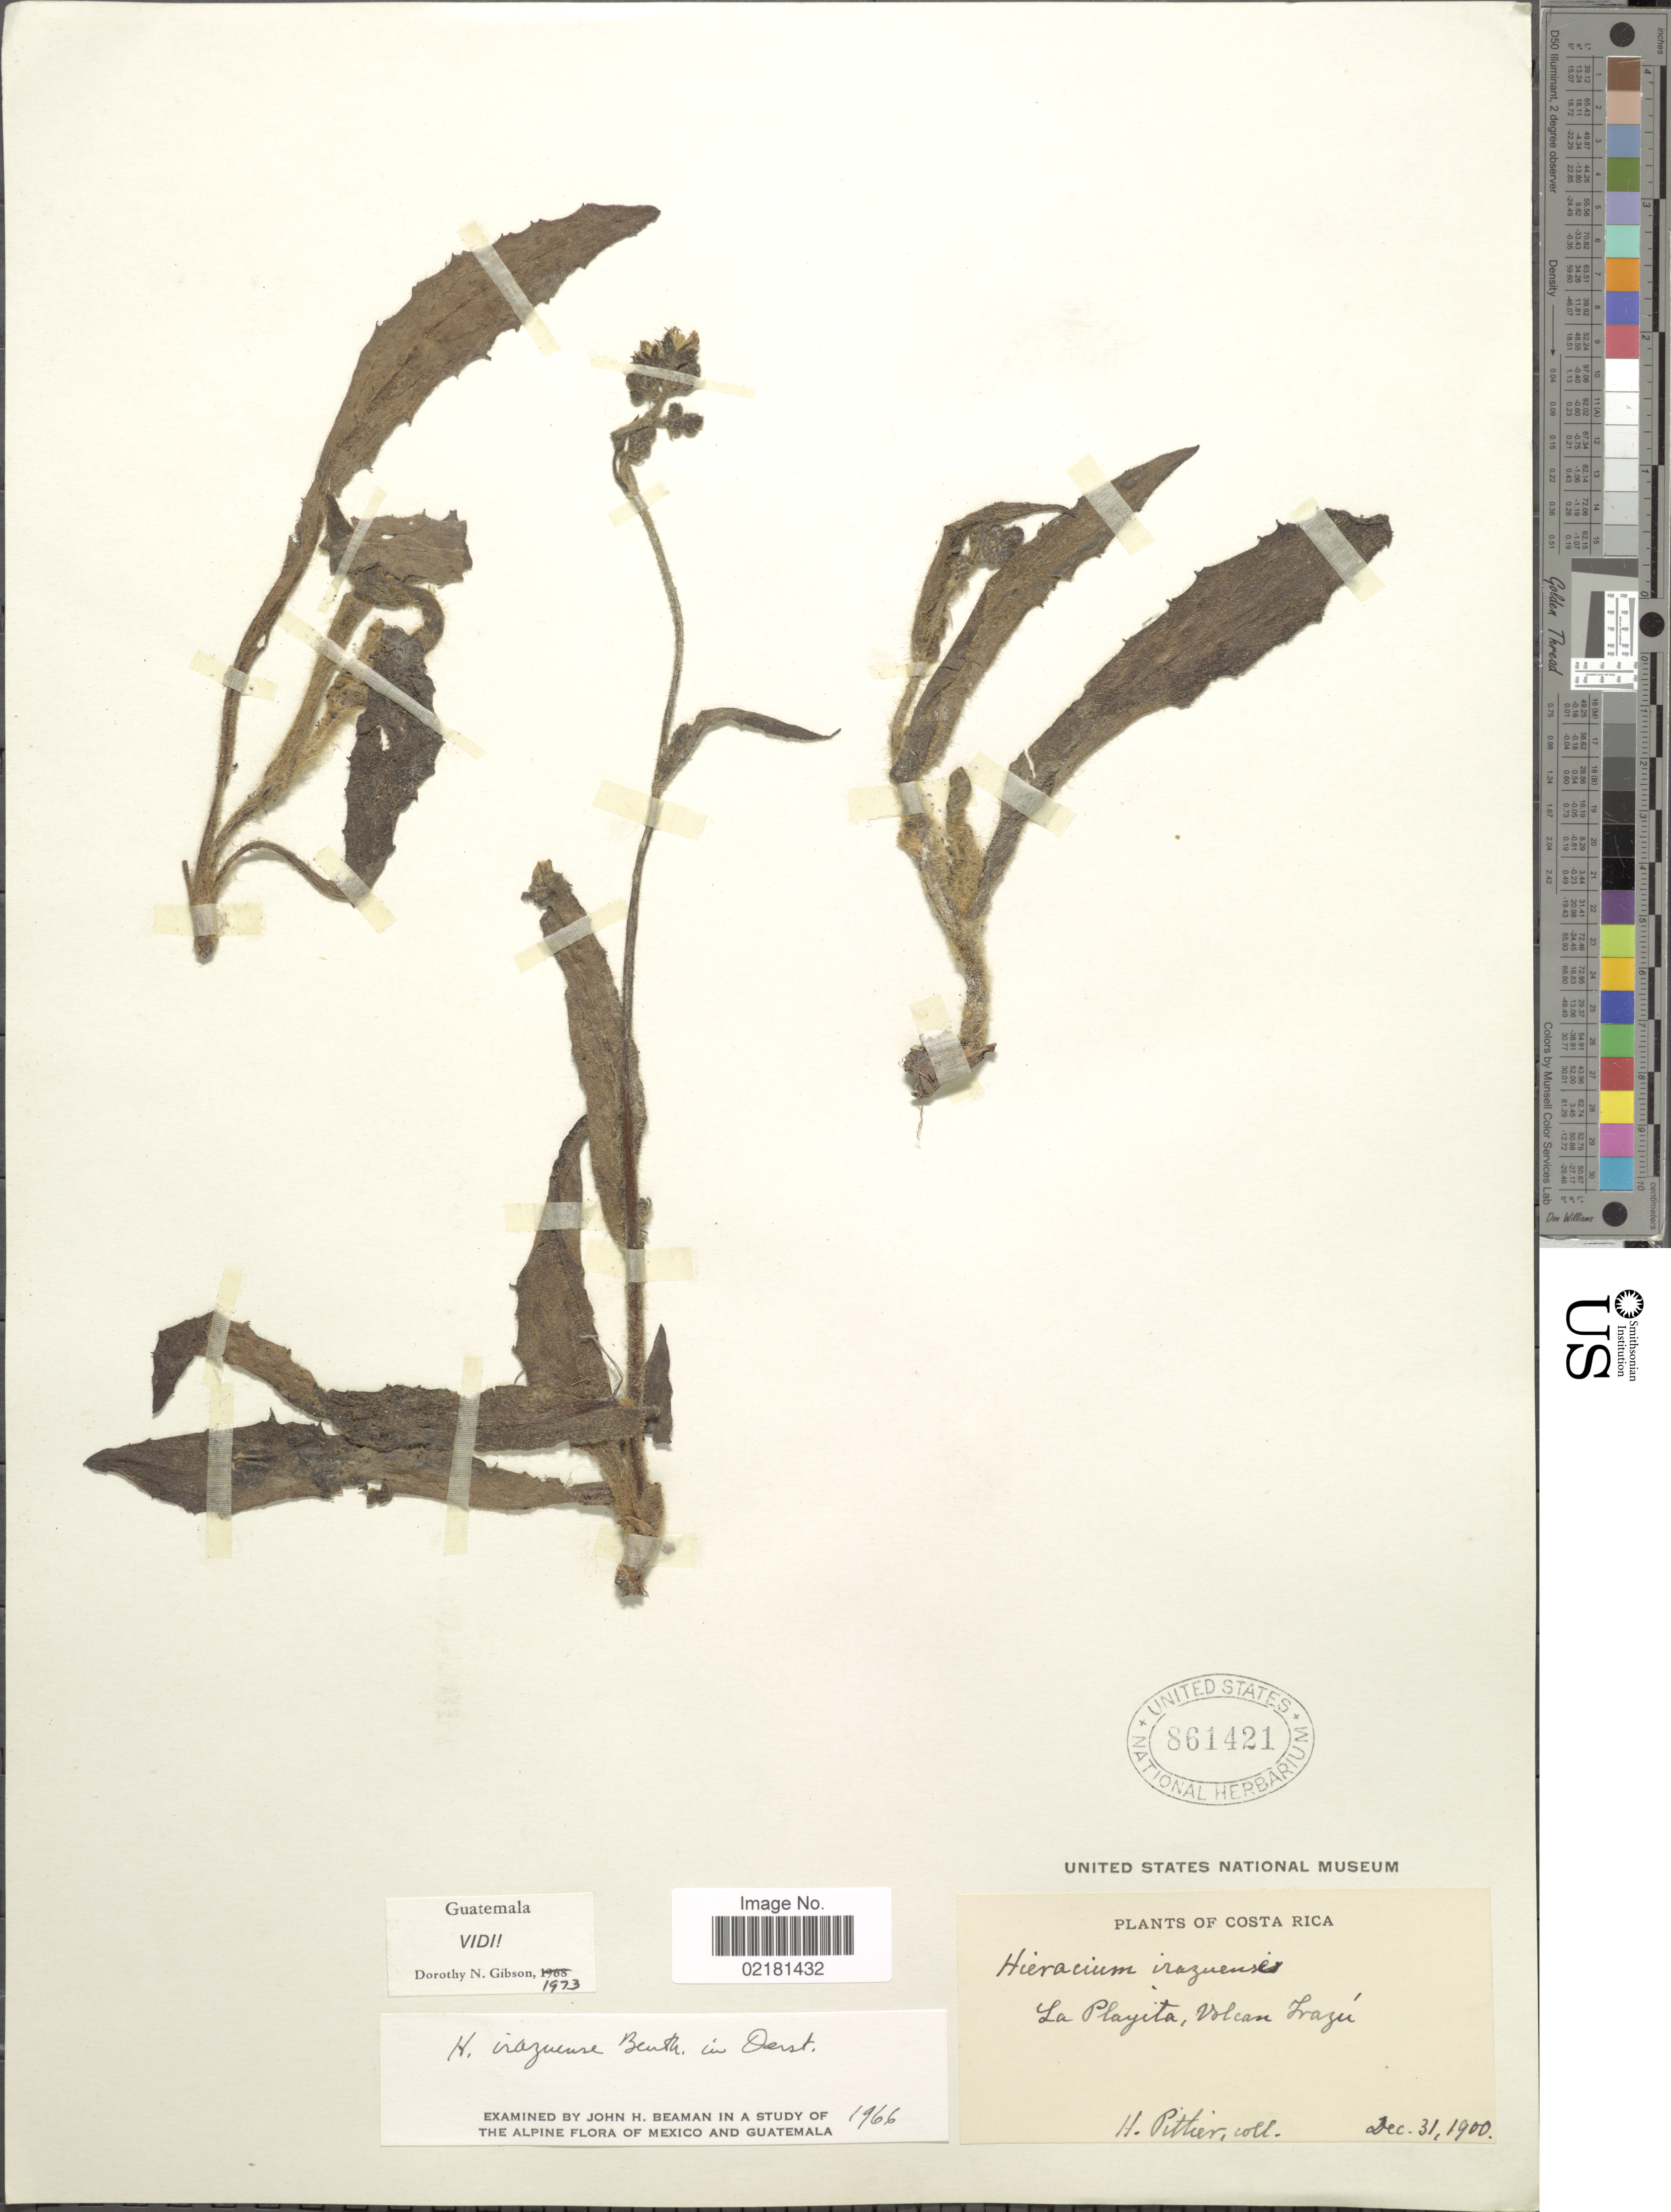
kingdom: Plantae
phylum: Tracheophyta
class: Magnoliopsida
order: Asterales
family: Asteraceae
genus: Hieracium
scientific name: Hieracium irasuense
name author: Benth.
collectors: H. F. Pittier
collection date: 1900-12-31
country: Costa Rica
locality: La Playita, Volcan Irazu.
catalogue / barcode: US 861421